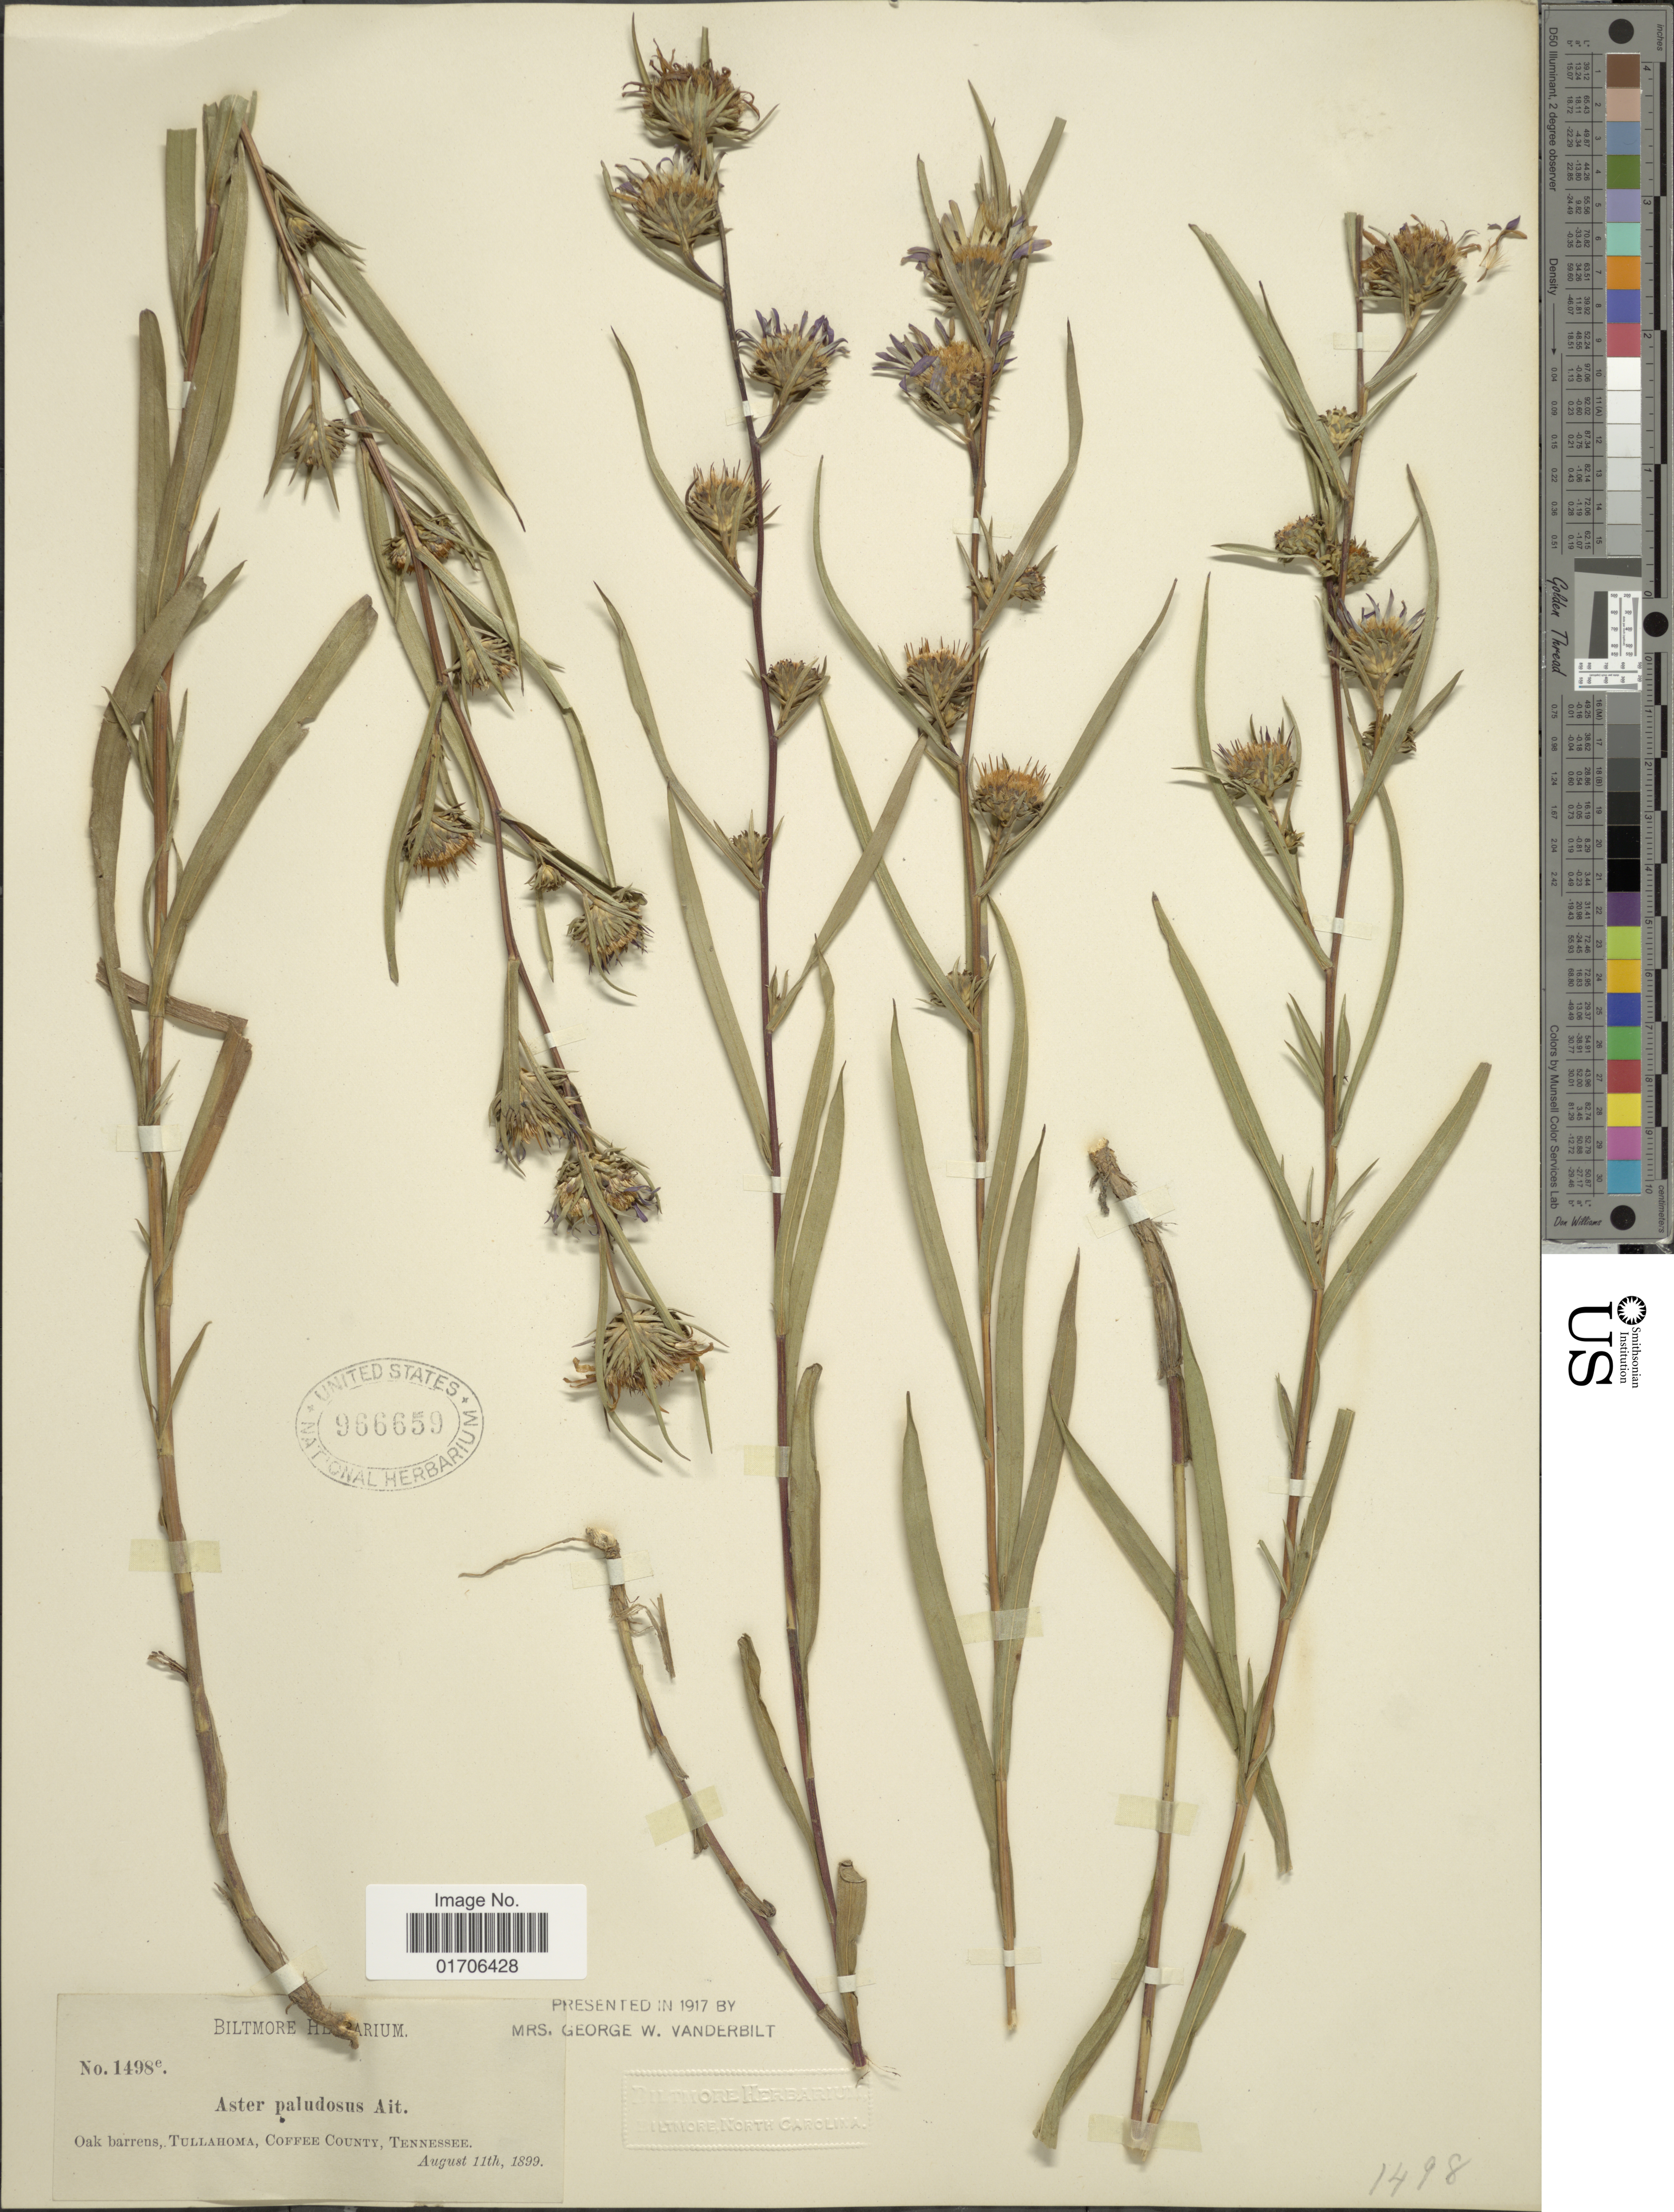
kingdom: Plantae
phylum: Tracheophyta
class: Magnoliopsida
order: Asterales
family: Asteraceae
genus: Eurybia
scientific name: Eurybia hemispherica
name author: G.L. Nesom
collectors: ex herb. Biltmore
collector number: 1498e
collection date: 1899-08-11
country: United States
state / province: Tennessee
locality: Oak barrens, Tullahoma, Coffee County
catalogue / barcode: US 966659